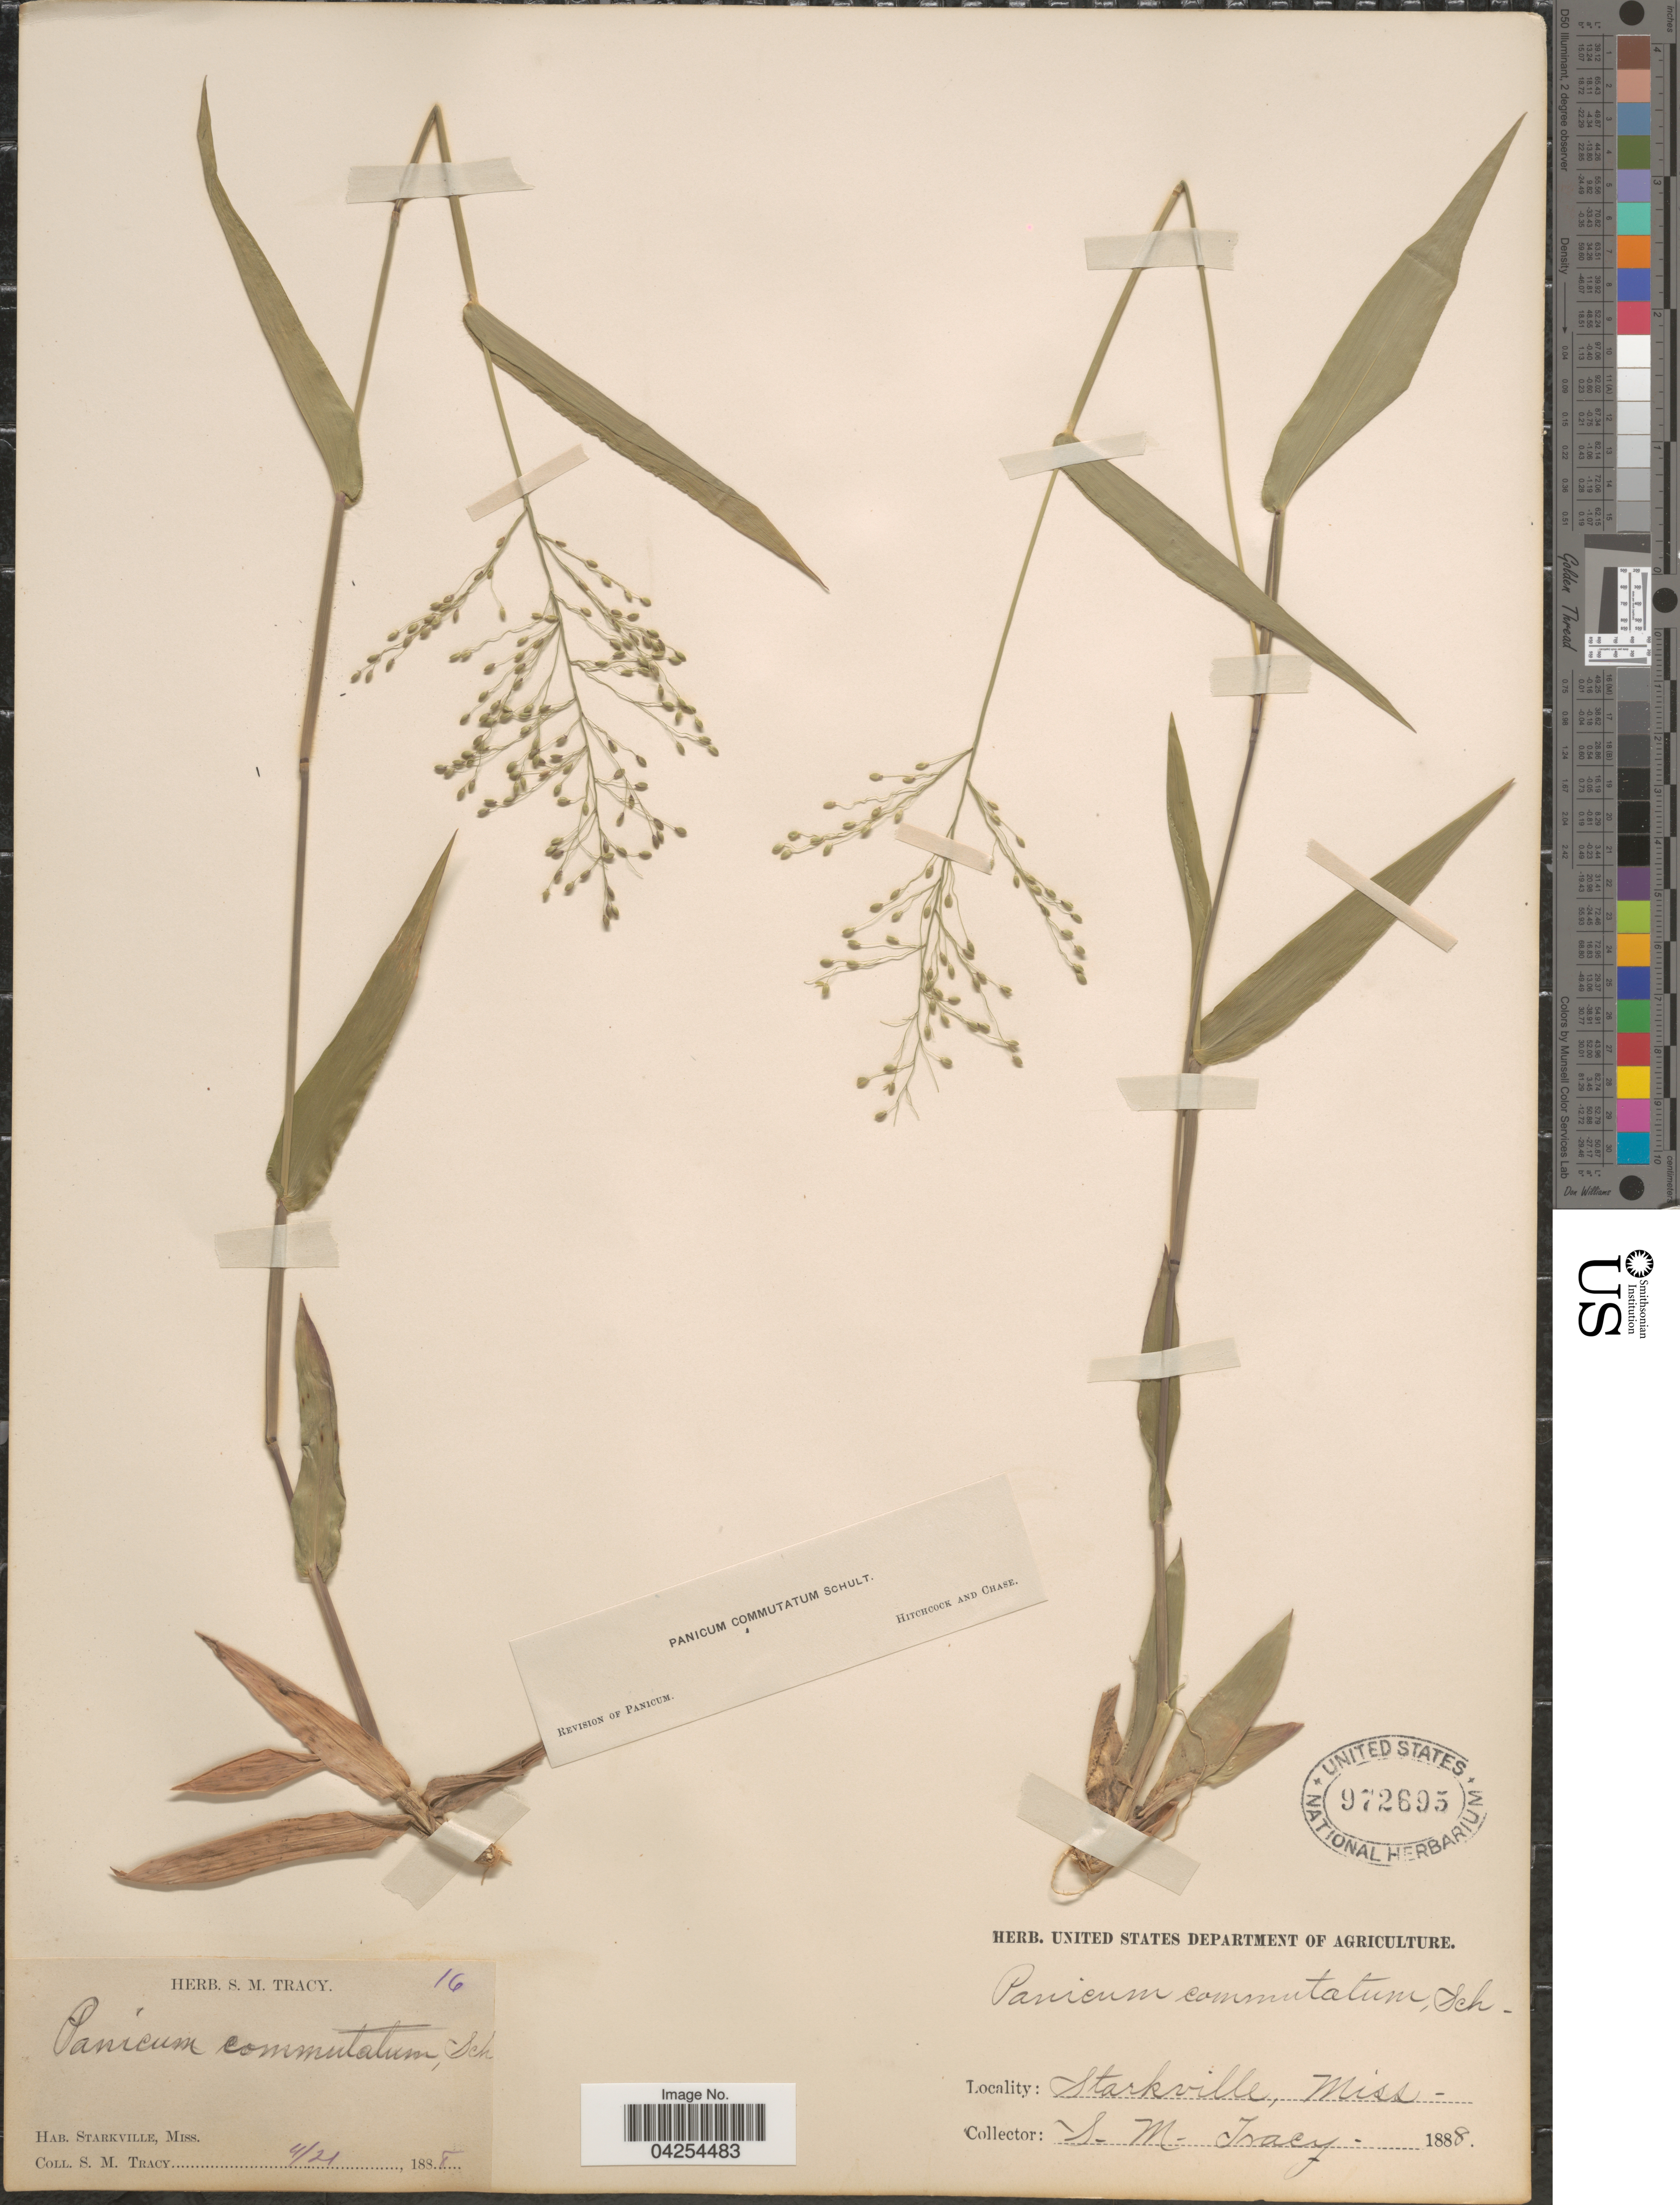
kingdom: Plantae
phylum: Tracheophyta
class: Liliopsida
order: Poales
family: Poaceae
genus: Dichanthelium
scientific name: Dichanthelium commutatum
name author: (Schult.) Gould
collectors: S. M. Tracy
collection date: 1888-04-21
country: United States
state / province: Mississippi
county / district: Oktibbeha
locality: Starkville.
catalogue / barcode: US 972695